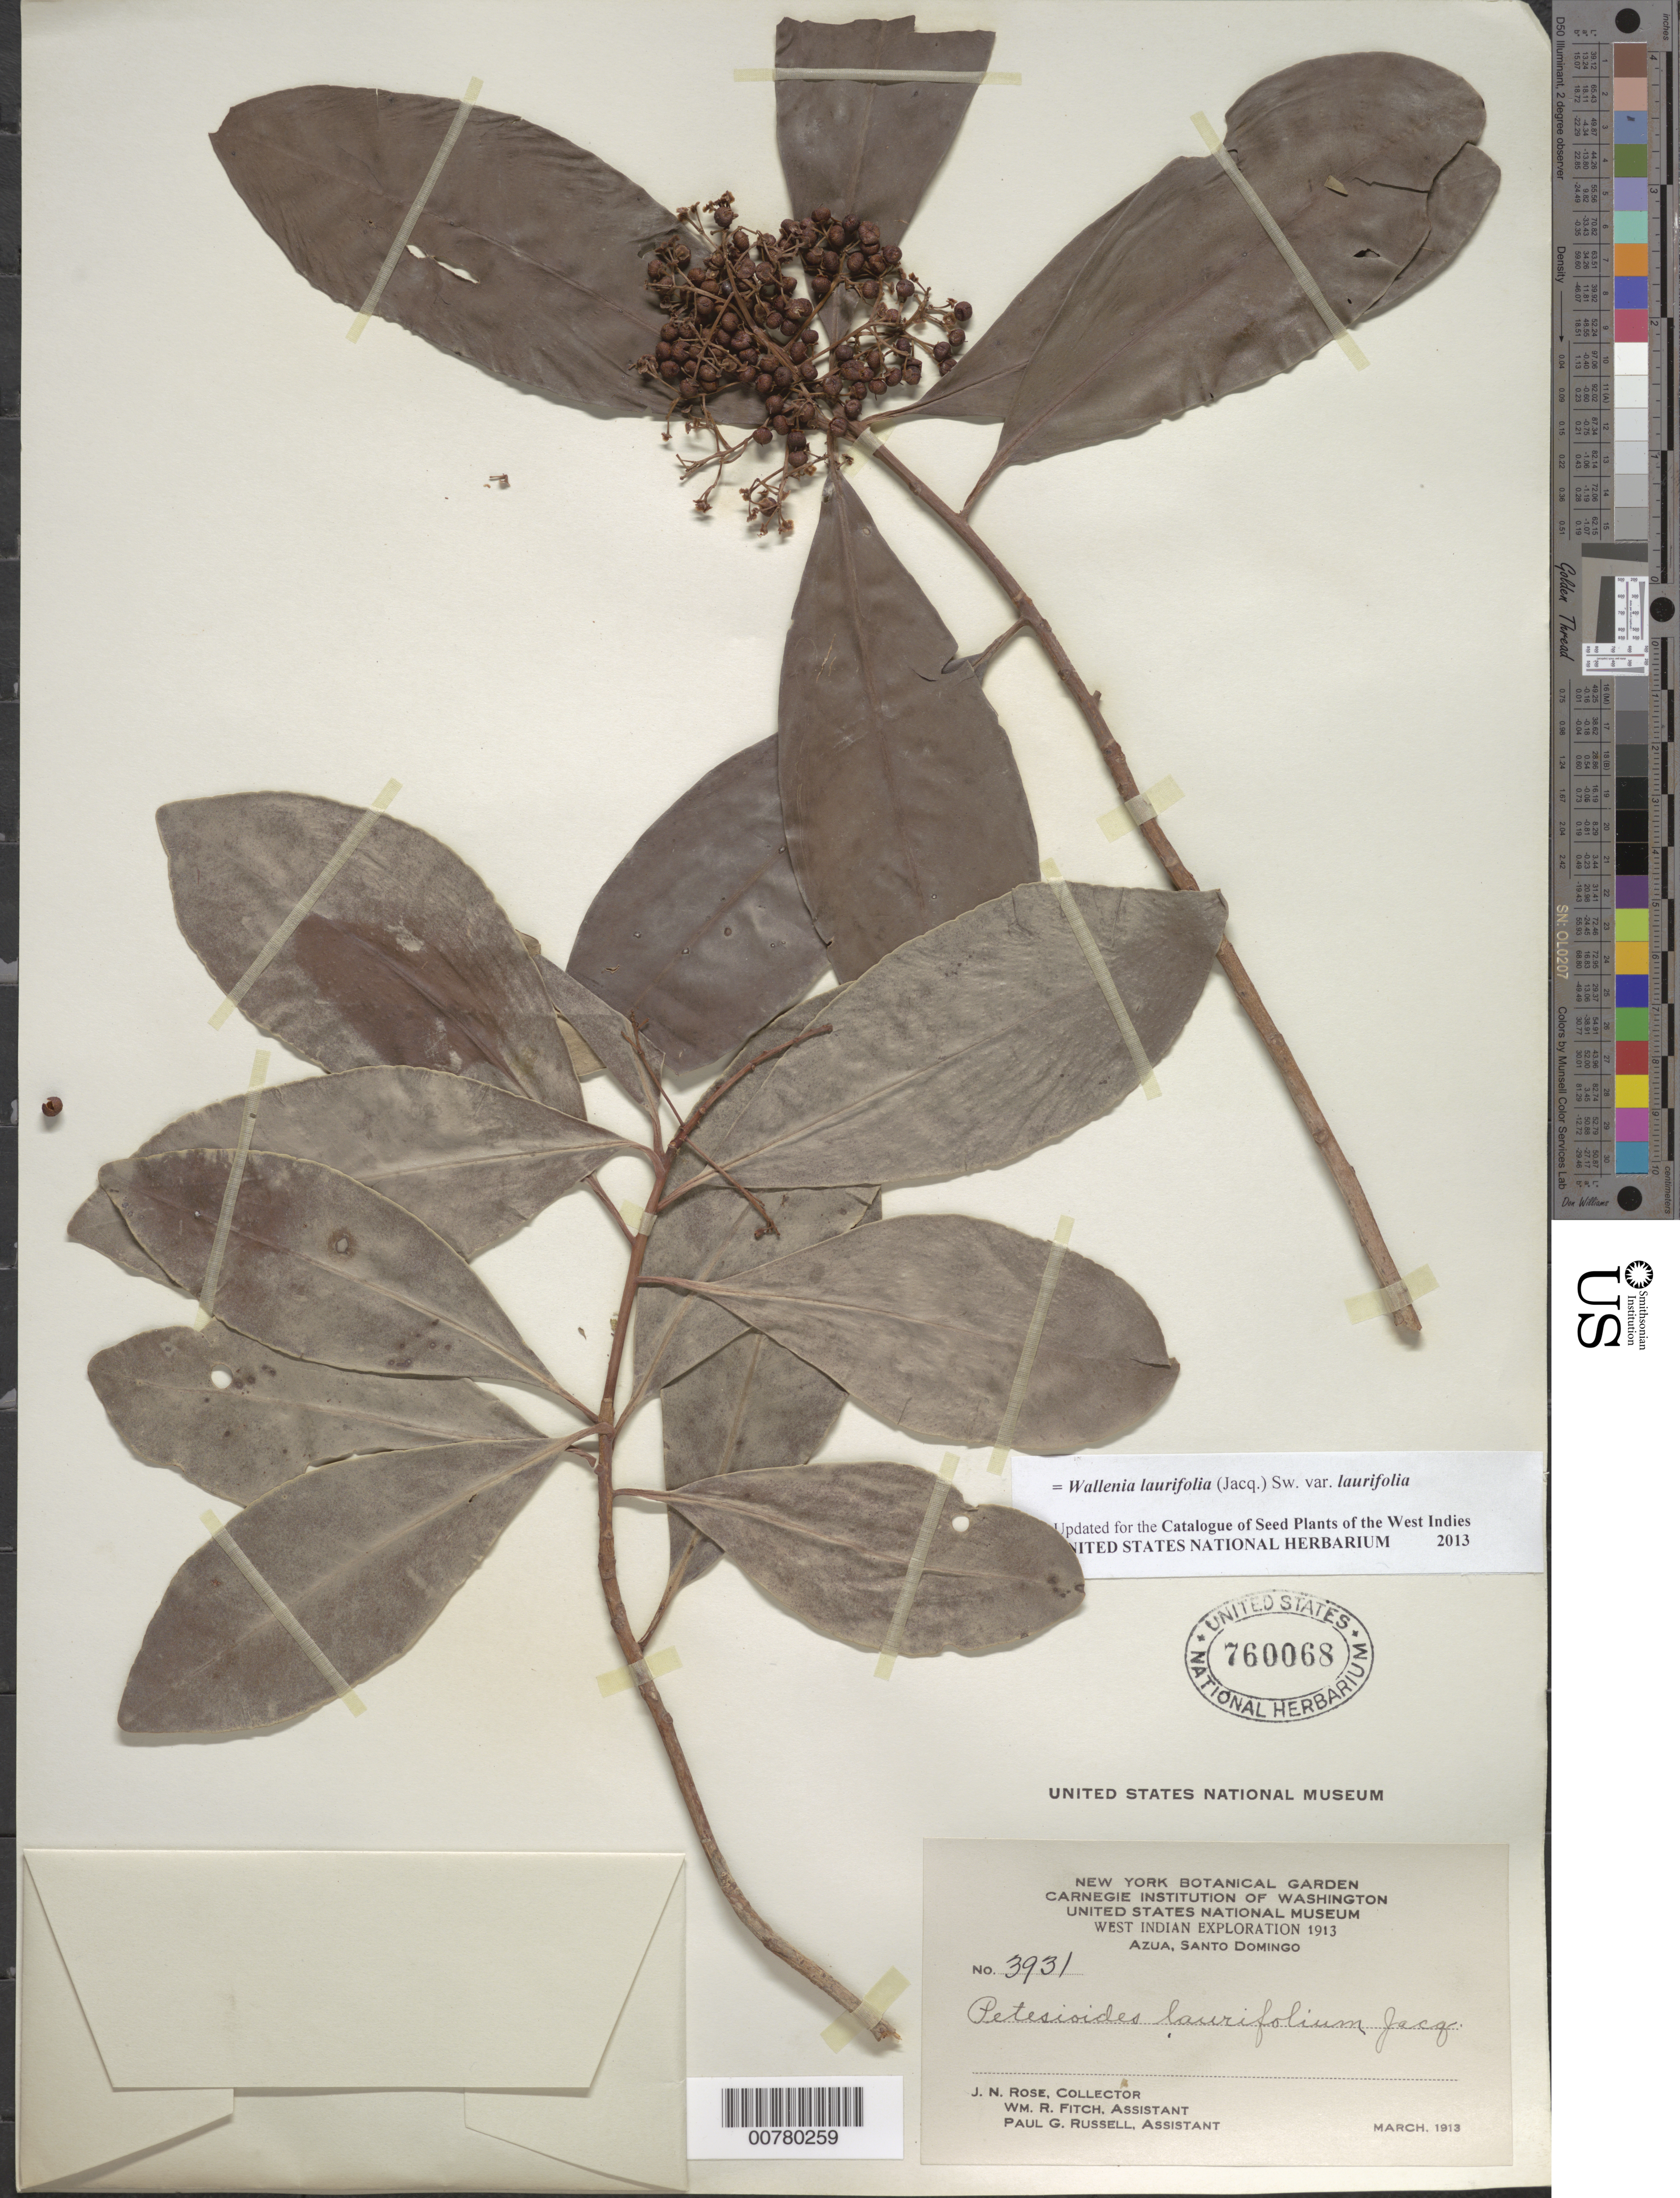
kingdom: Plantae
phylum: Tracheophyta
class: Magnoliopsida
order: Ericales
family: Primulaceae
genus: Wallenia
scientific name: Wallenia laurifolia var. laurifolia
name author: (Jacq.) Sw.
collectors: J. N. Rose, W. R. Fitch & P. G. Russell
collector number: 3931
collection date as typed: Mar 1913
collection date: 1913-03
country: Dominican Republic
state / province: Azua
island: Hispaniola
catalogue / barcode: US 760068